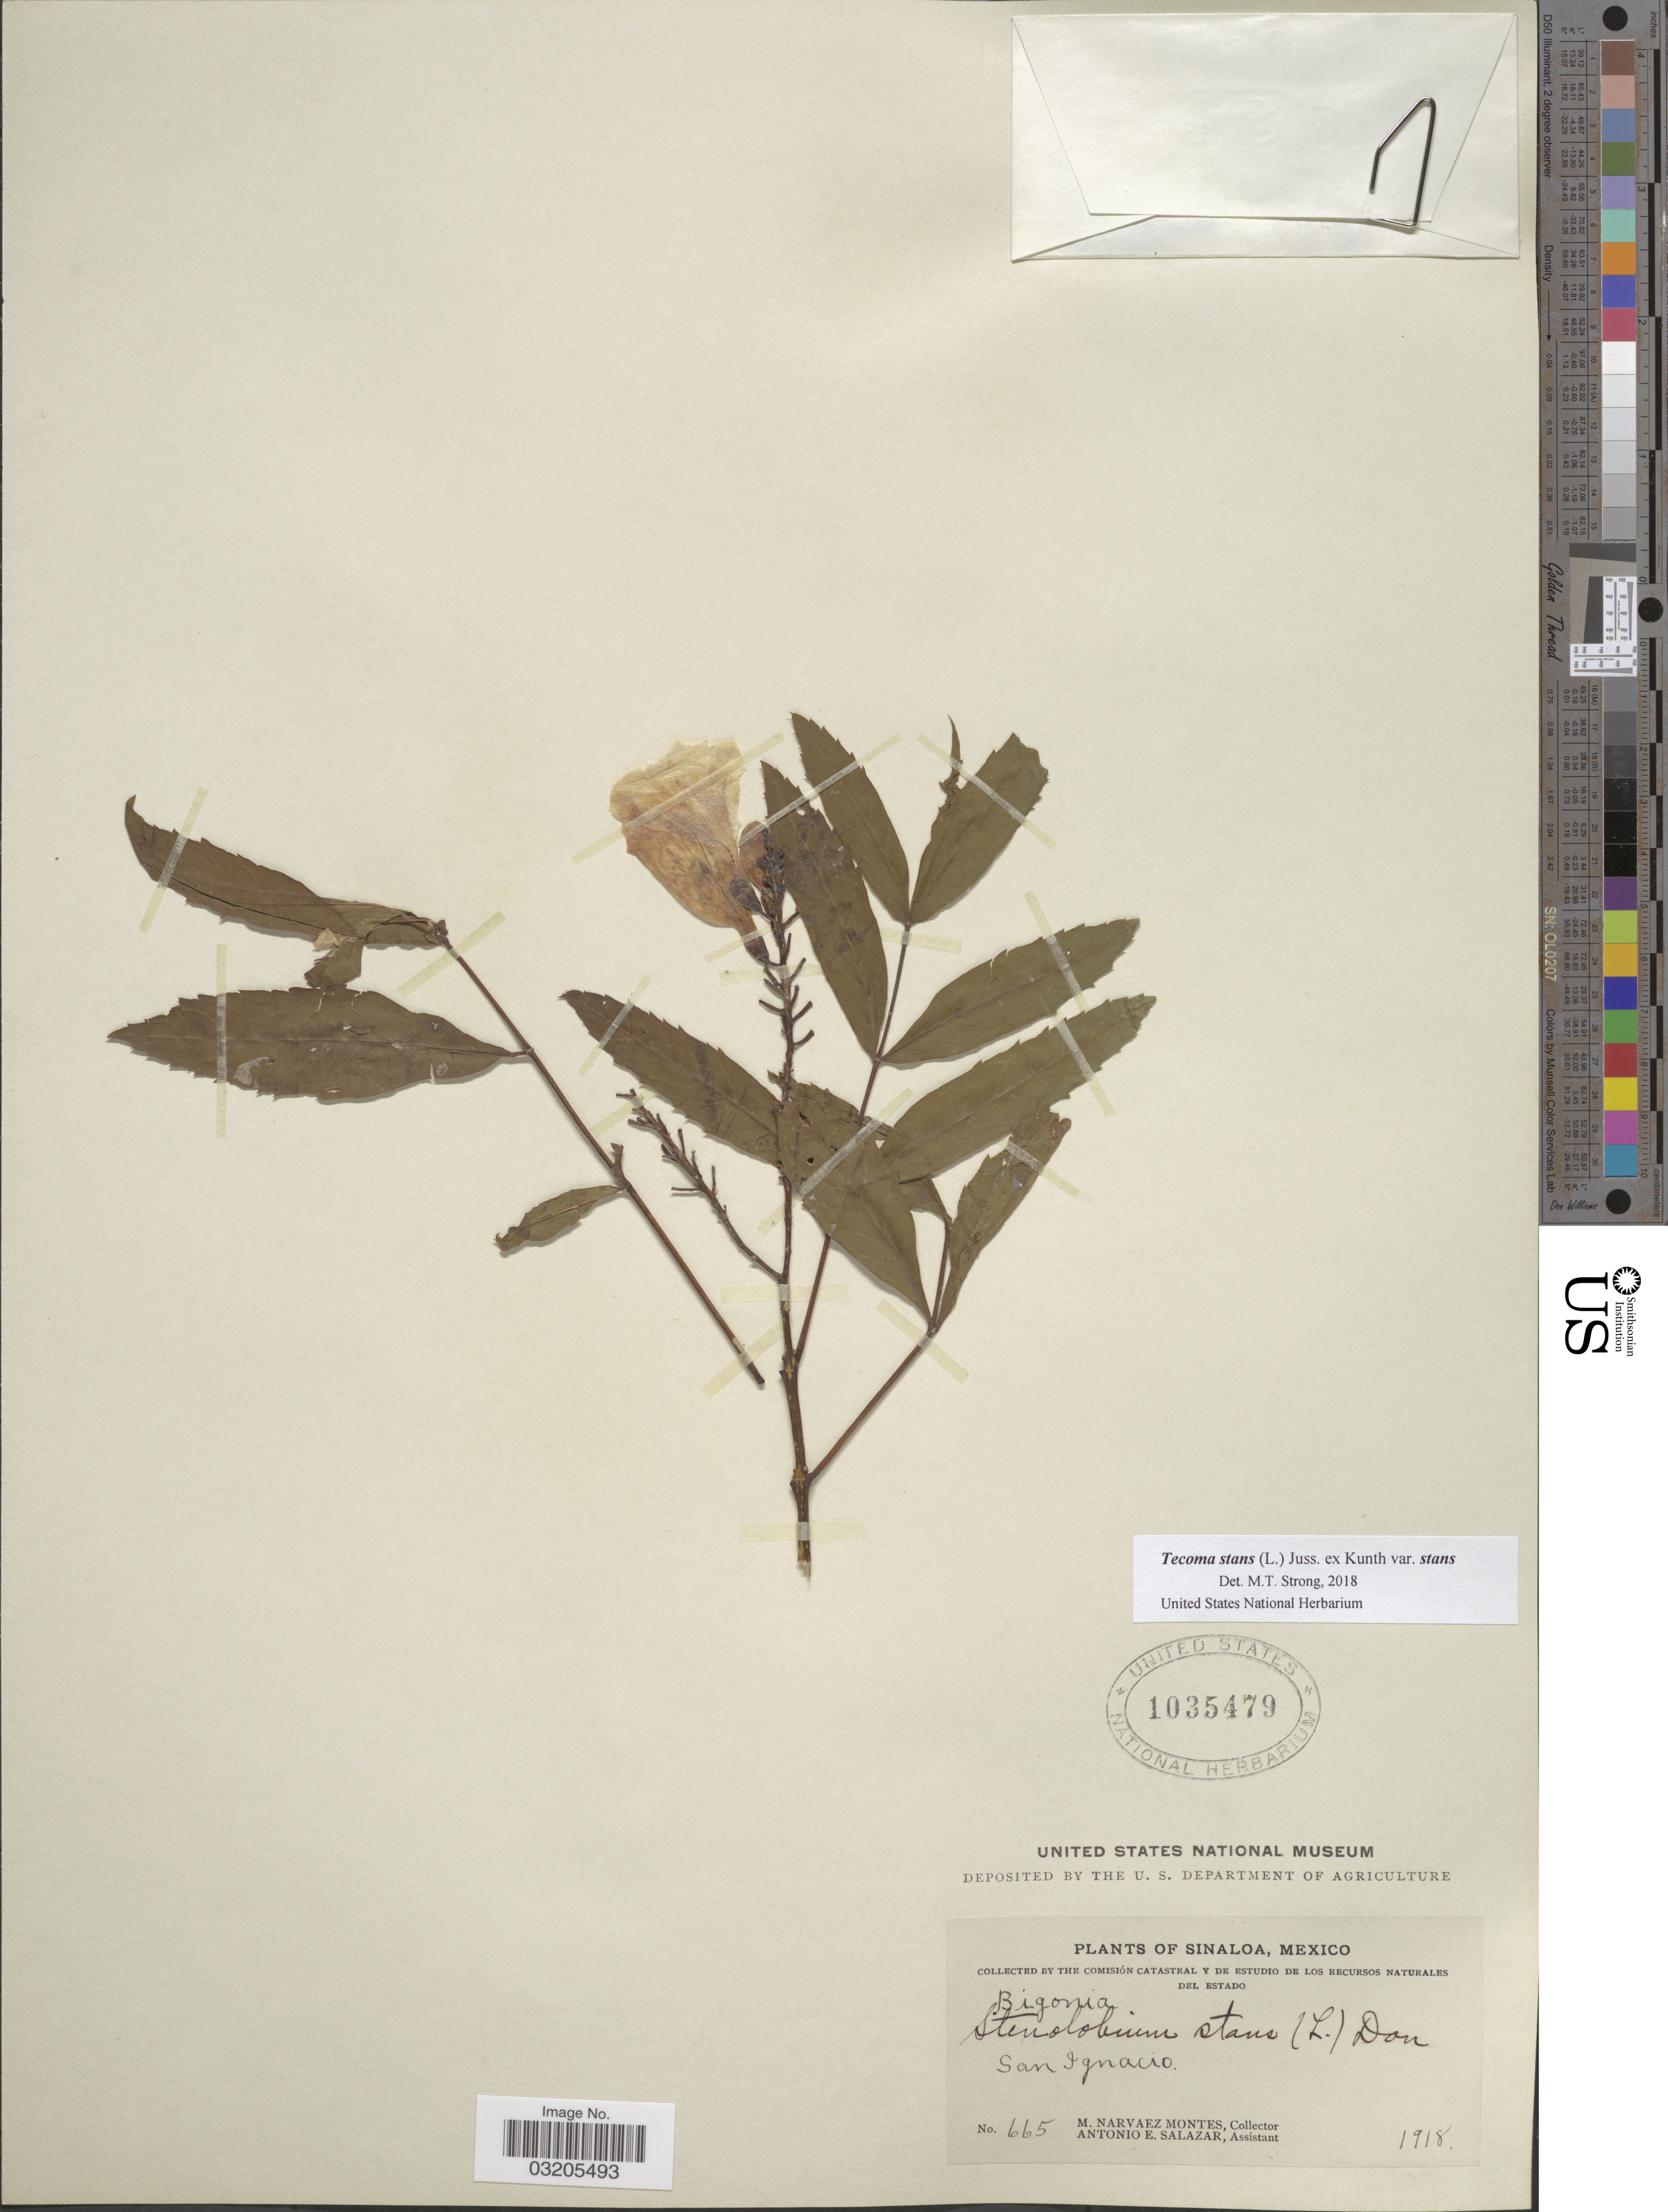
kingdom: Plantae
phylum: Tracheophyta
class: Magnoliopsida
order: Lamiales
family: Bignoniaceae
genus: Tecoma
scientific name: Tecoma stans var. stans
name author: (L.) Juss. ex Kunth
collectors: M. Narvaez-Montes & A. E. Salazar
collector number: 665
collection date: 1918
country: Mexico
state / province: Sinaloa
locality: San Ignacio.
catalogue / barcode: US 1035479